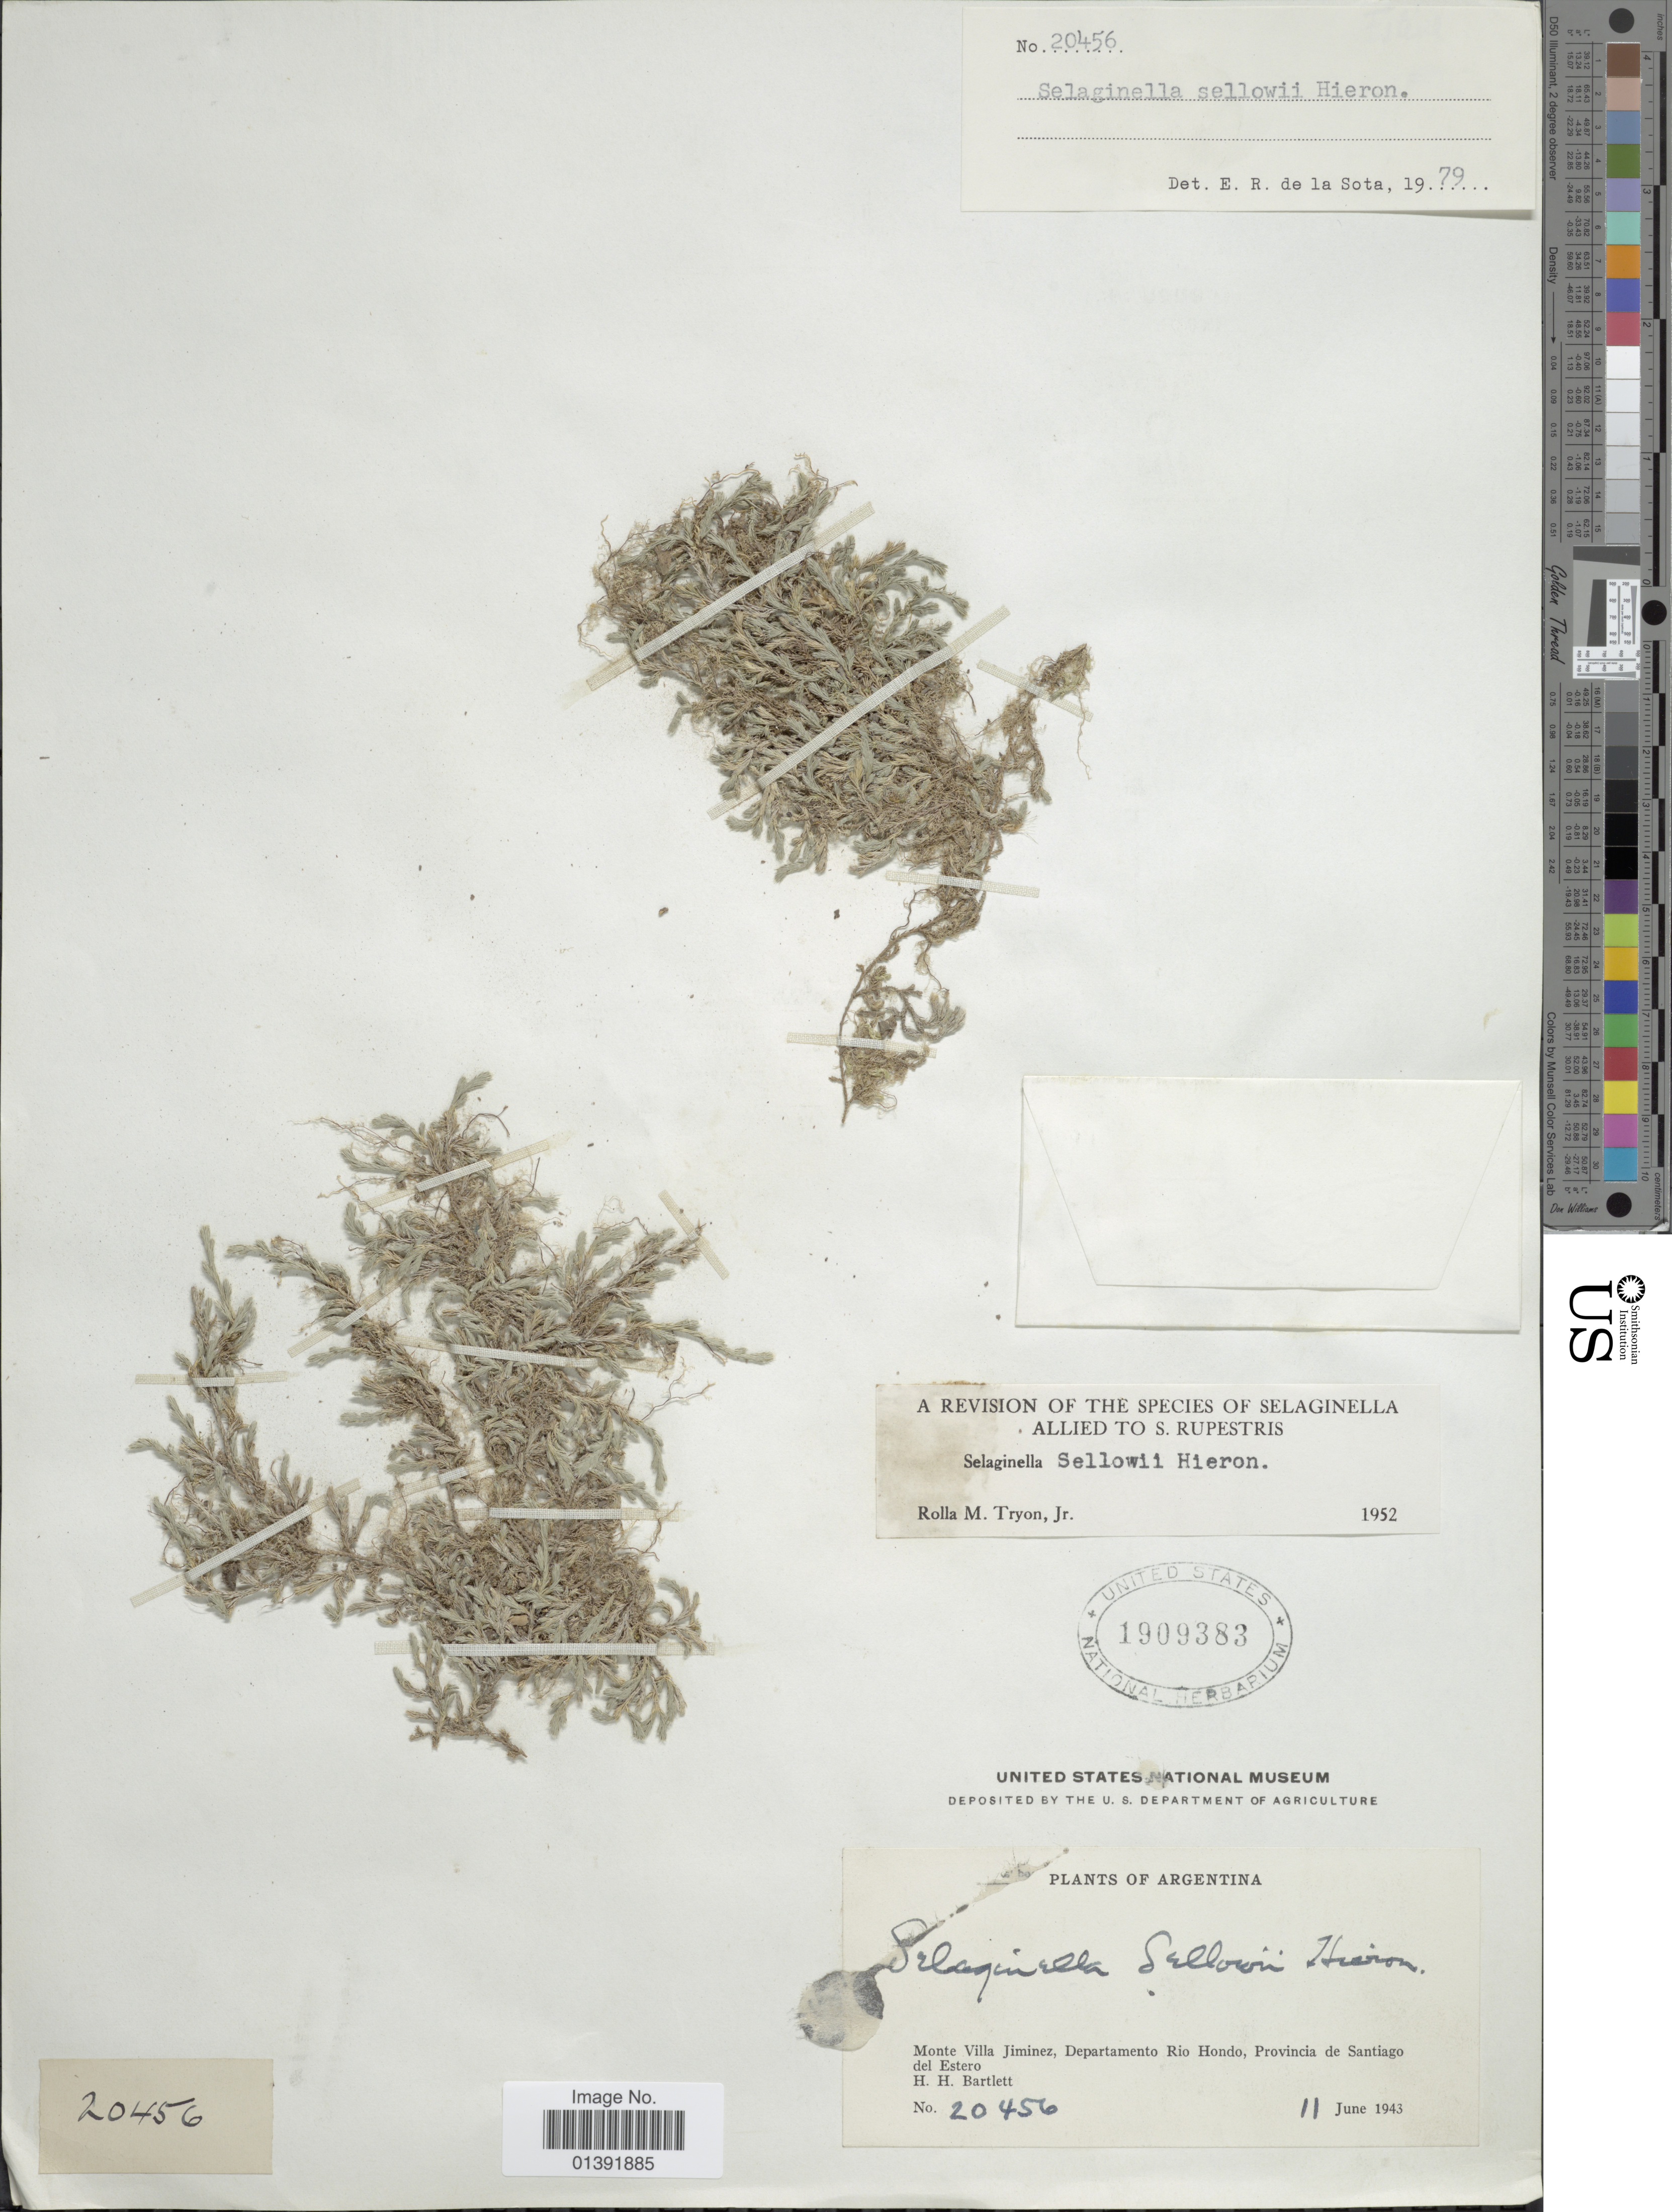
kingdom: Plantae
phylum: Tracheophyta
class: Lycopodiopsida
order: Selaginellales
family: Selaginellaceae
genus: Selaginella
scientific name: Selaginella sellowii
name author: Hieron.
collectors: H. H. Bartlett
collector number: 20456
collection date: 1943-06-11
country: Argentina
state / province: Santiago del Estero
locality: Monte Villa Jiminez, Departamento Rio Hondo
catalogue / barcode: US 1909383